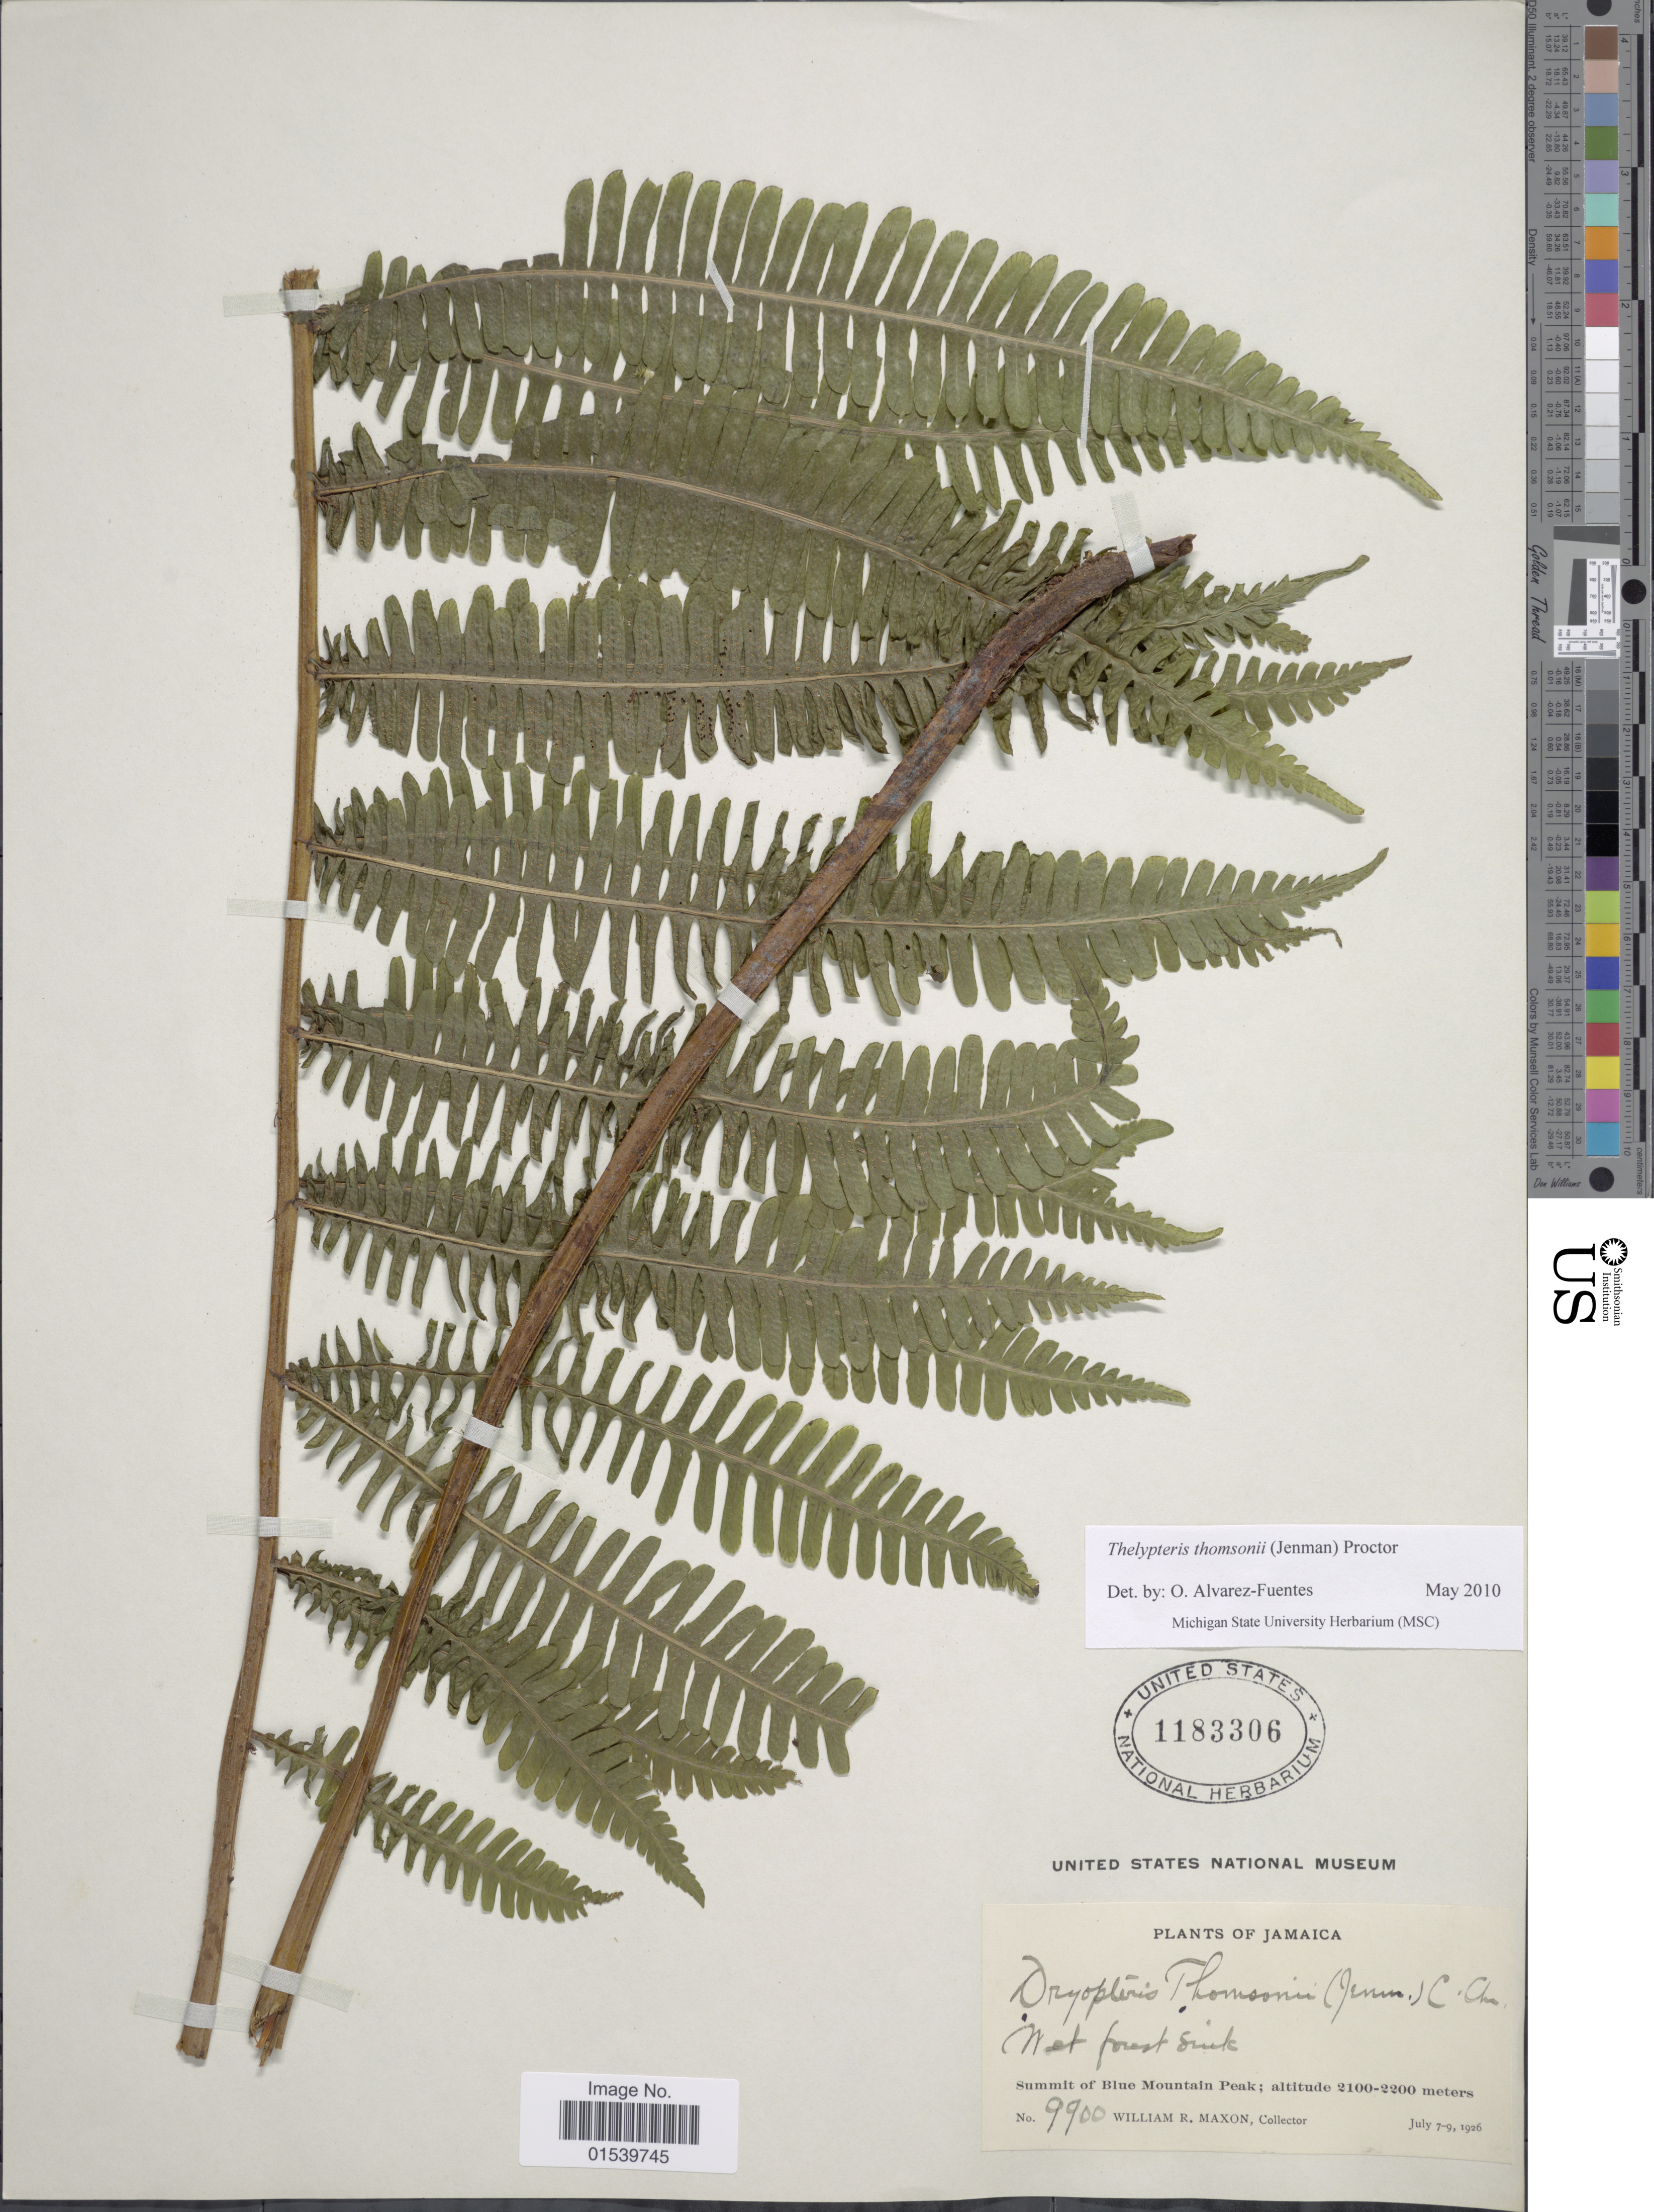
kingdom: Plantae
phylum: Tracheophyta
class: Polypodiopsida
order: Polypodiales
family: Thelypteridaceae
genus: Amauropelta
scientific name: Amauropelta thomsonii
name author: (Jenman) Pic. Serm.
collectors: W. R. Maxon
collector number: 9900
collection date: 1926-07-07/1926-07-09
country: Jamaica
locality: Wet forest sink, Summit of Blue Mountain Peak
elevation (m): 2100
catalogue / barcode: US 1183306